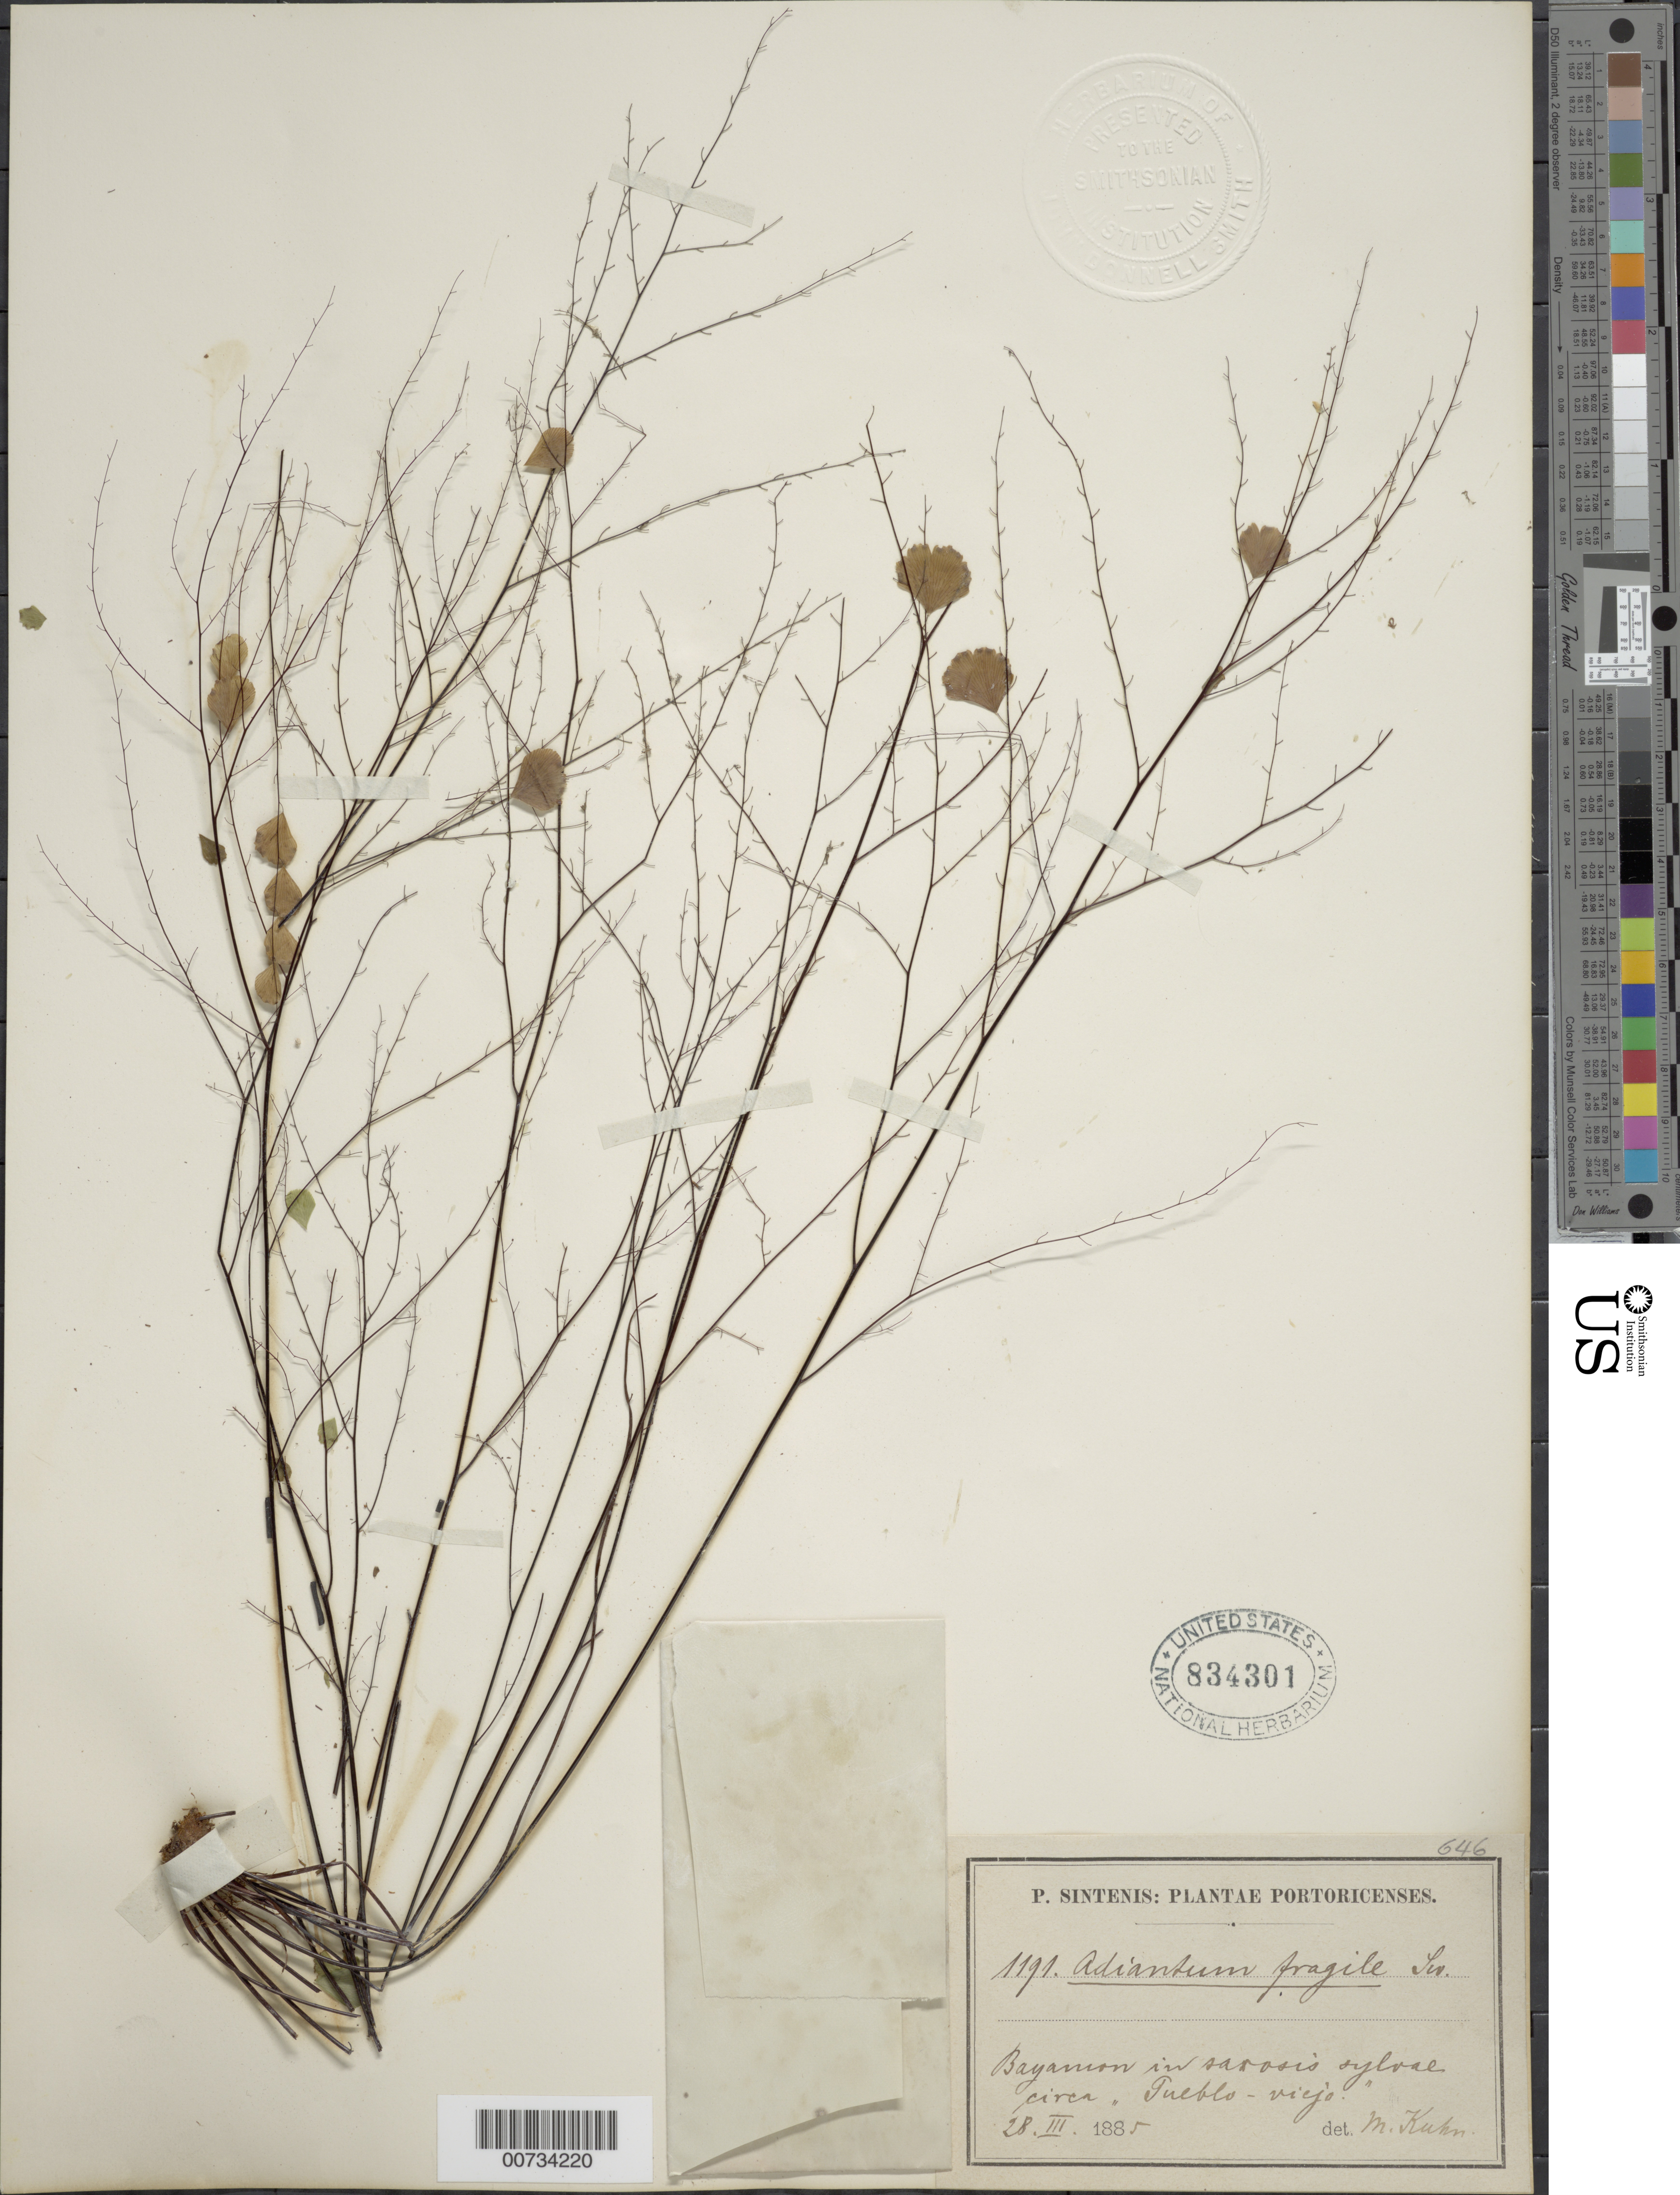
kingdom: Plantae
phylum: Tracheophyta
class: Polypodiopsida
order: Polypodiales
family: Pteridaceae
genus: Adiantum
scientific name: Adiantum fragile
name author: Sw.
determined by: Kuhn, D. M.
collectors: P. Sintenis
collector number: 1191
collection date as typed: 28 Mar 1885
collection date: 1885-03-28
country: Puerto Rico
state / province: Bayamón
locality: Bayamon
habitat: In sarosis sylvae circa "Pueblo-viejo"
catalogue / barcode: US 834301